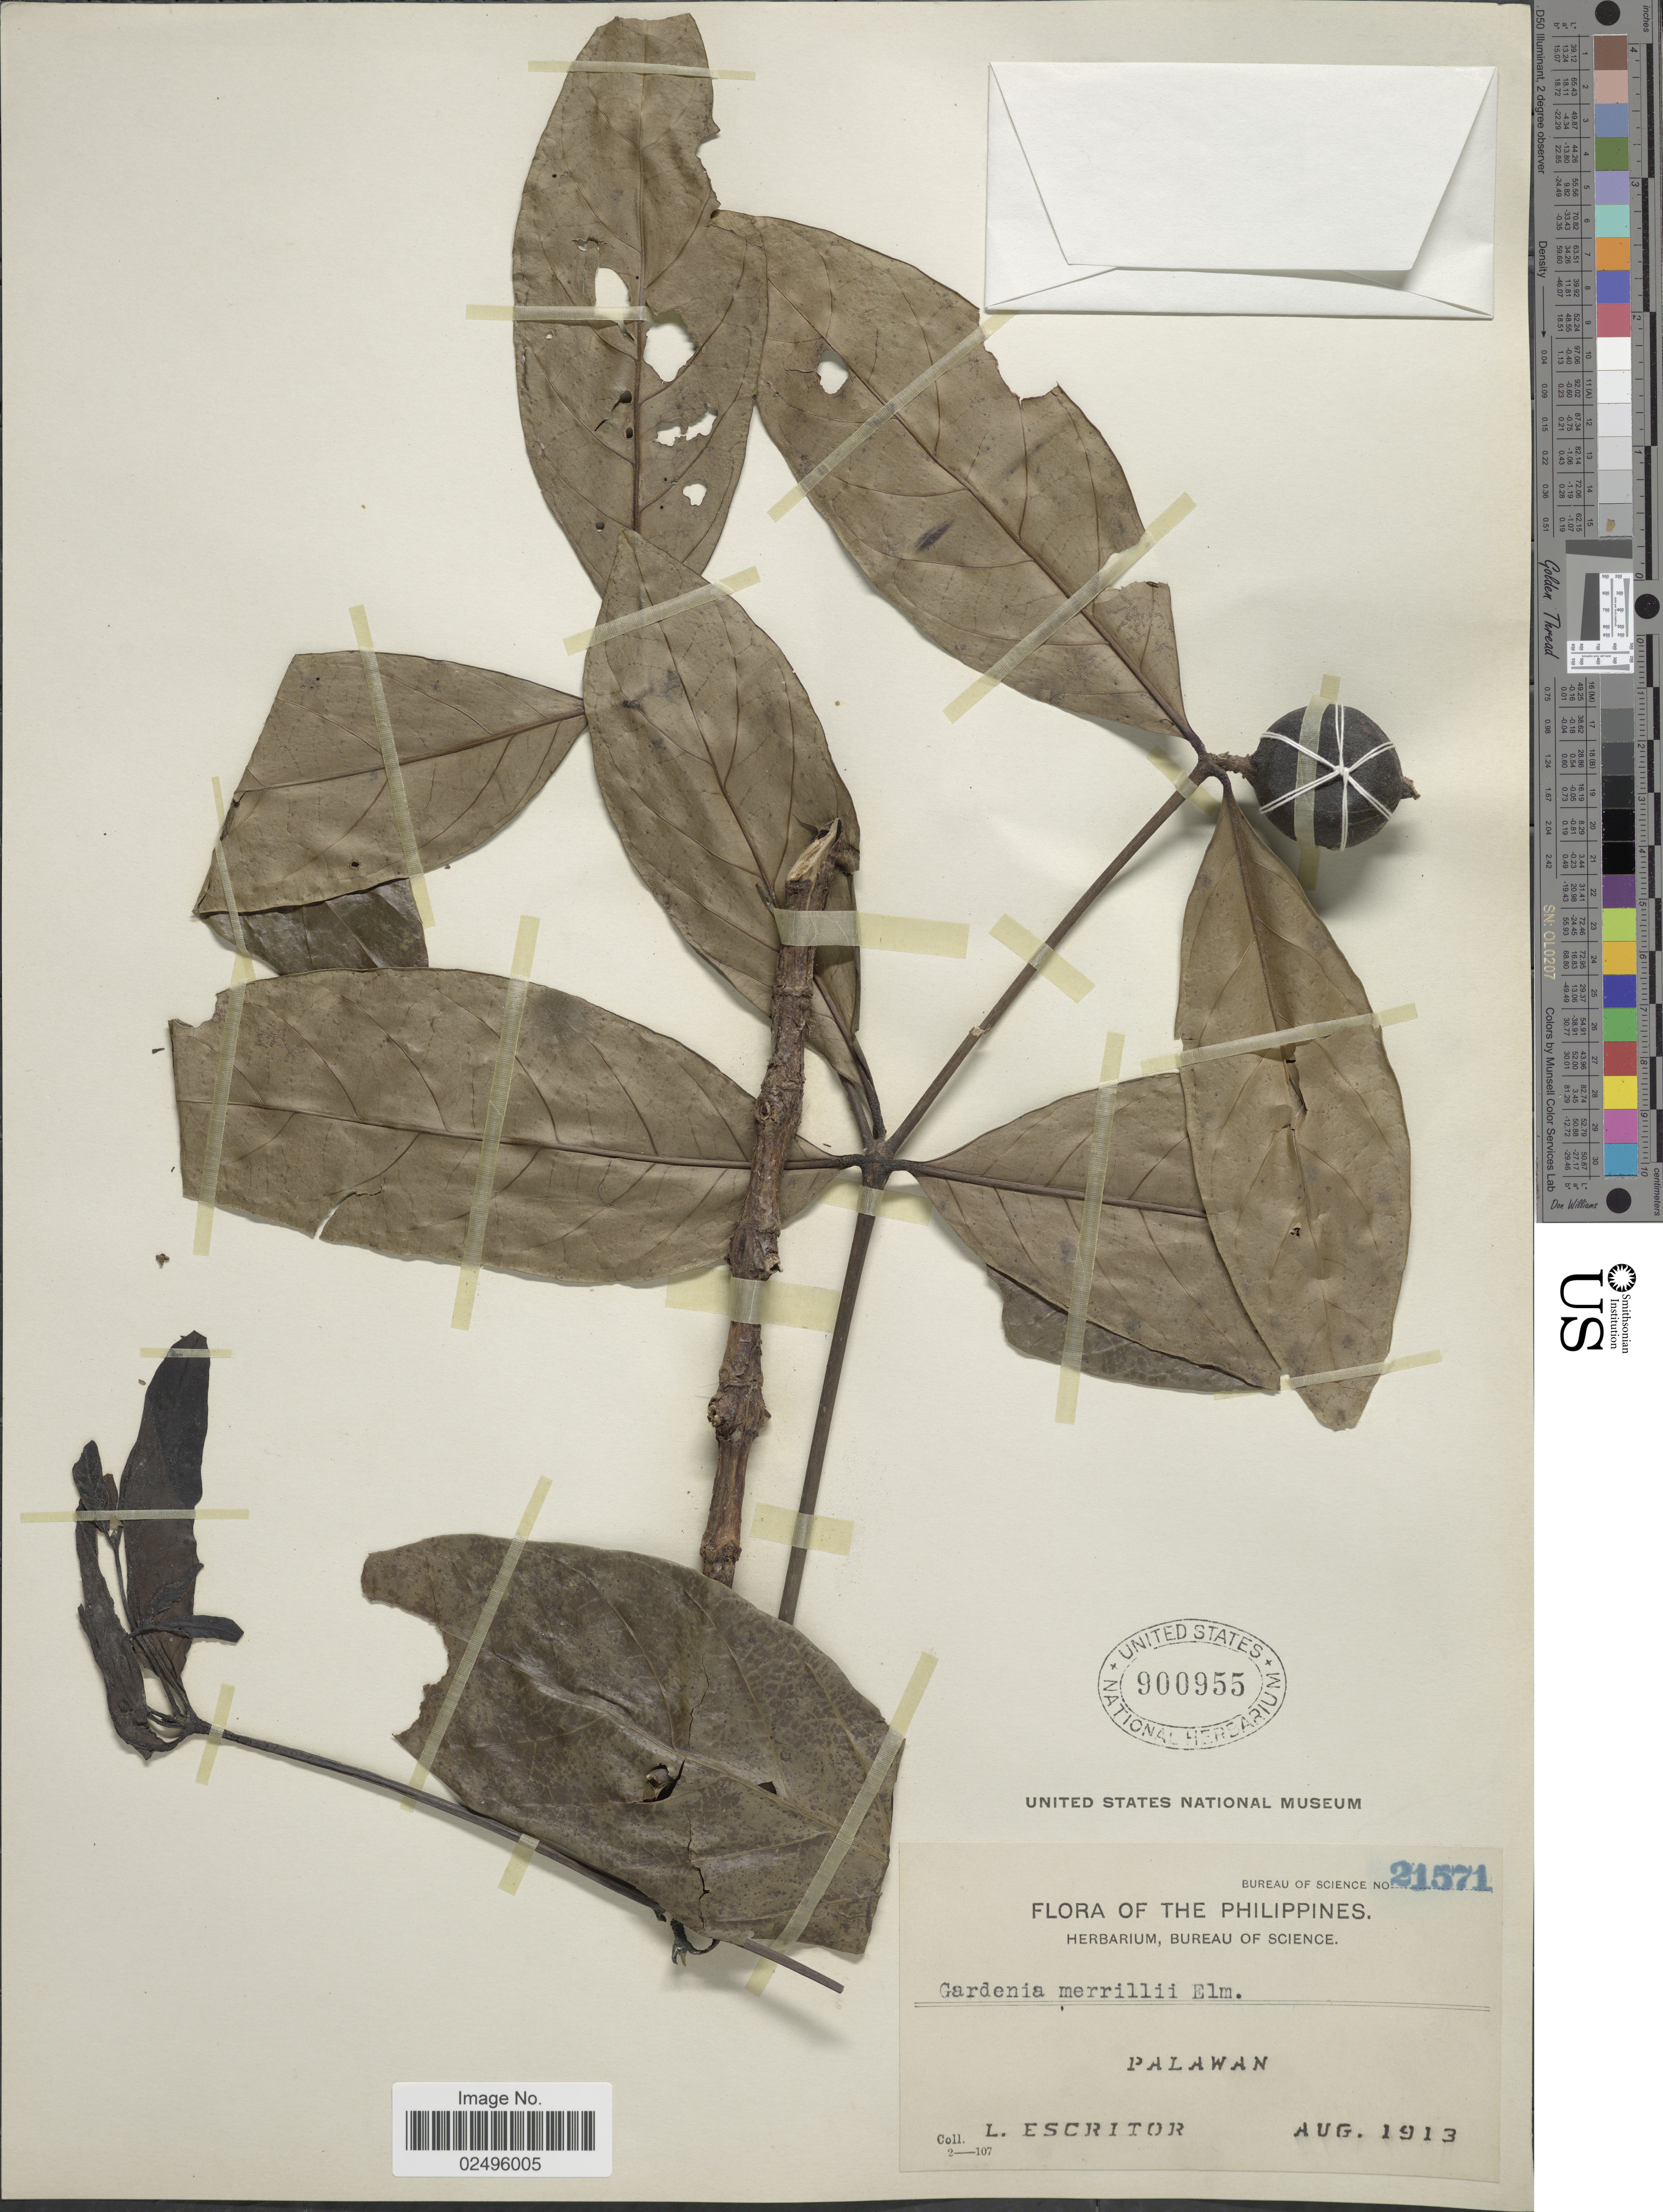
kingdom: Plantae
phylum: Tracheophyta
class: Magnoliopsida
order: Gentianales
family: Rubiaceae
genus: Rothmannia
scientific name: Rothmannia merrillii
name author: (Elmer) J.T. Pereira & Ridsdale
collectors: L. Escritor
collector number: Bureau of Science 21571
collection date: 1913-08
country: Philippines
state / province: Mimaropa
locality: Palawan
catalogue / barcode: US 900955